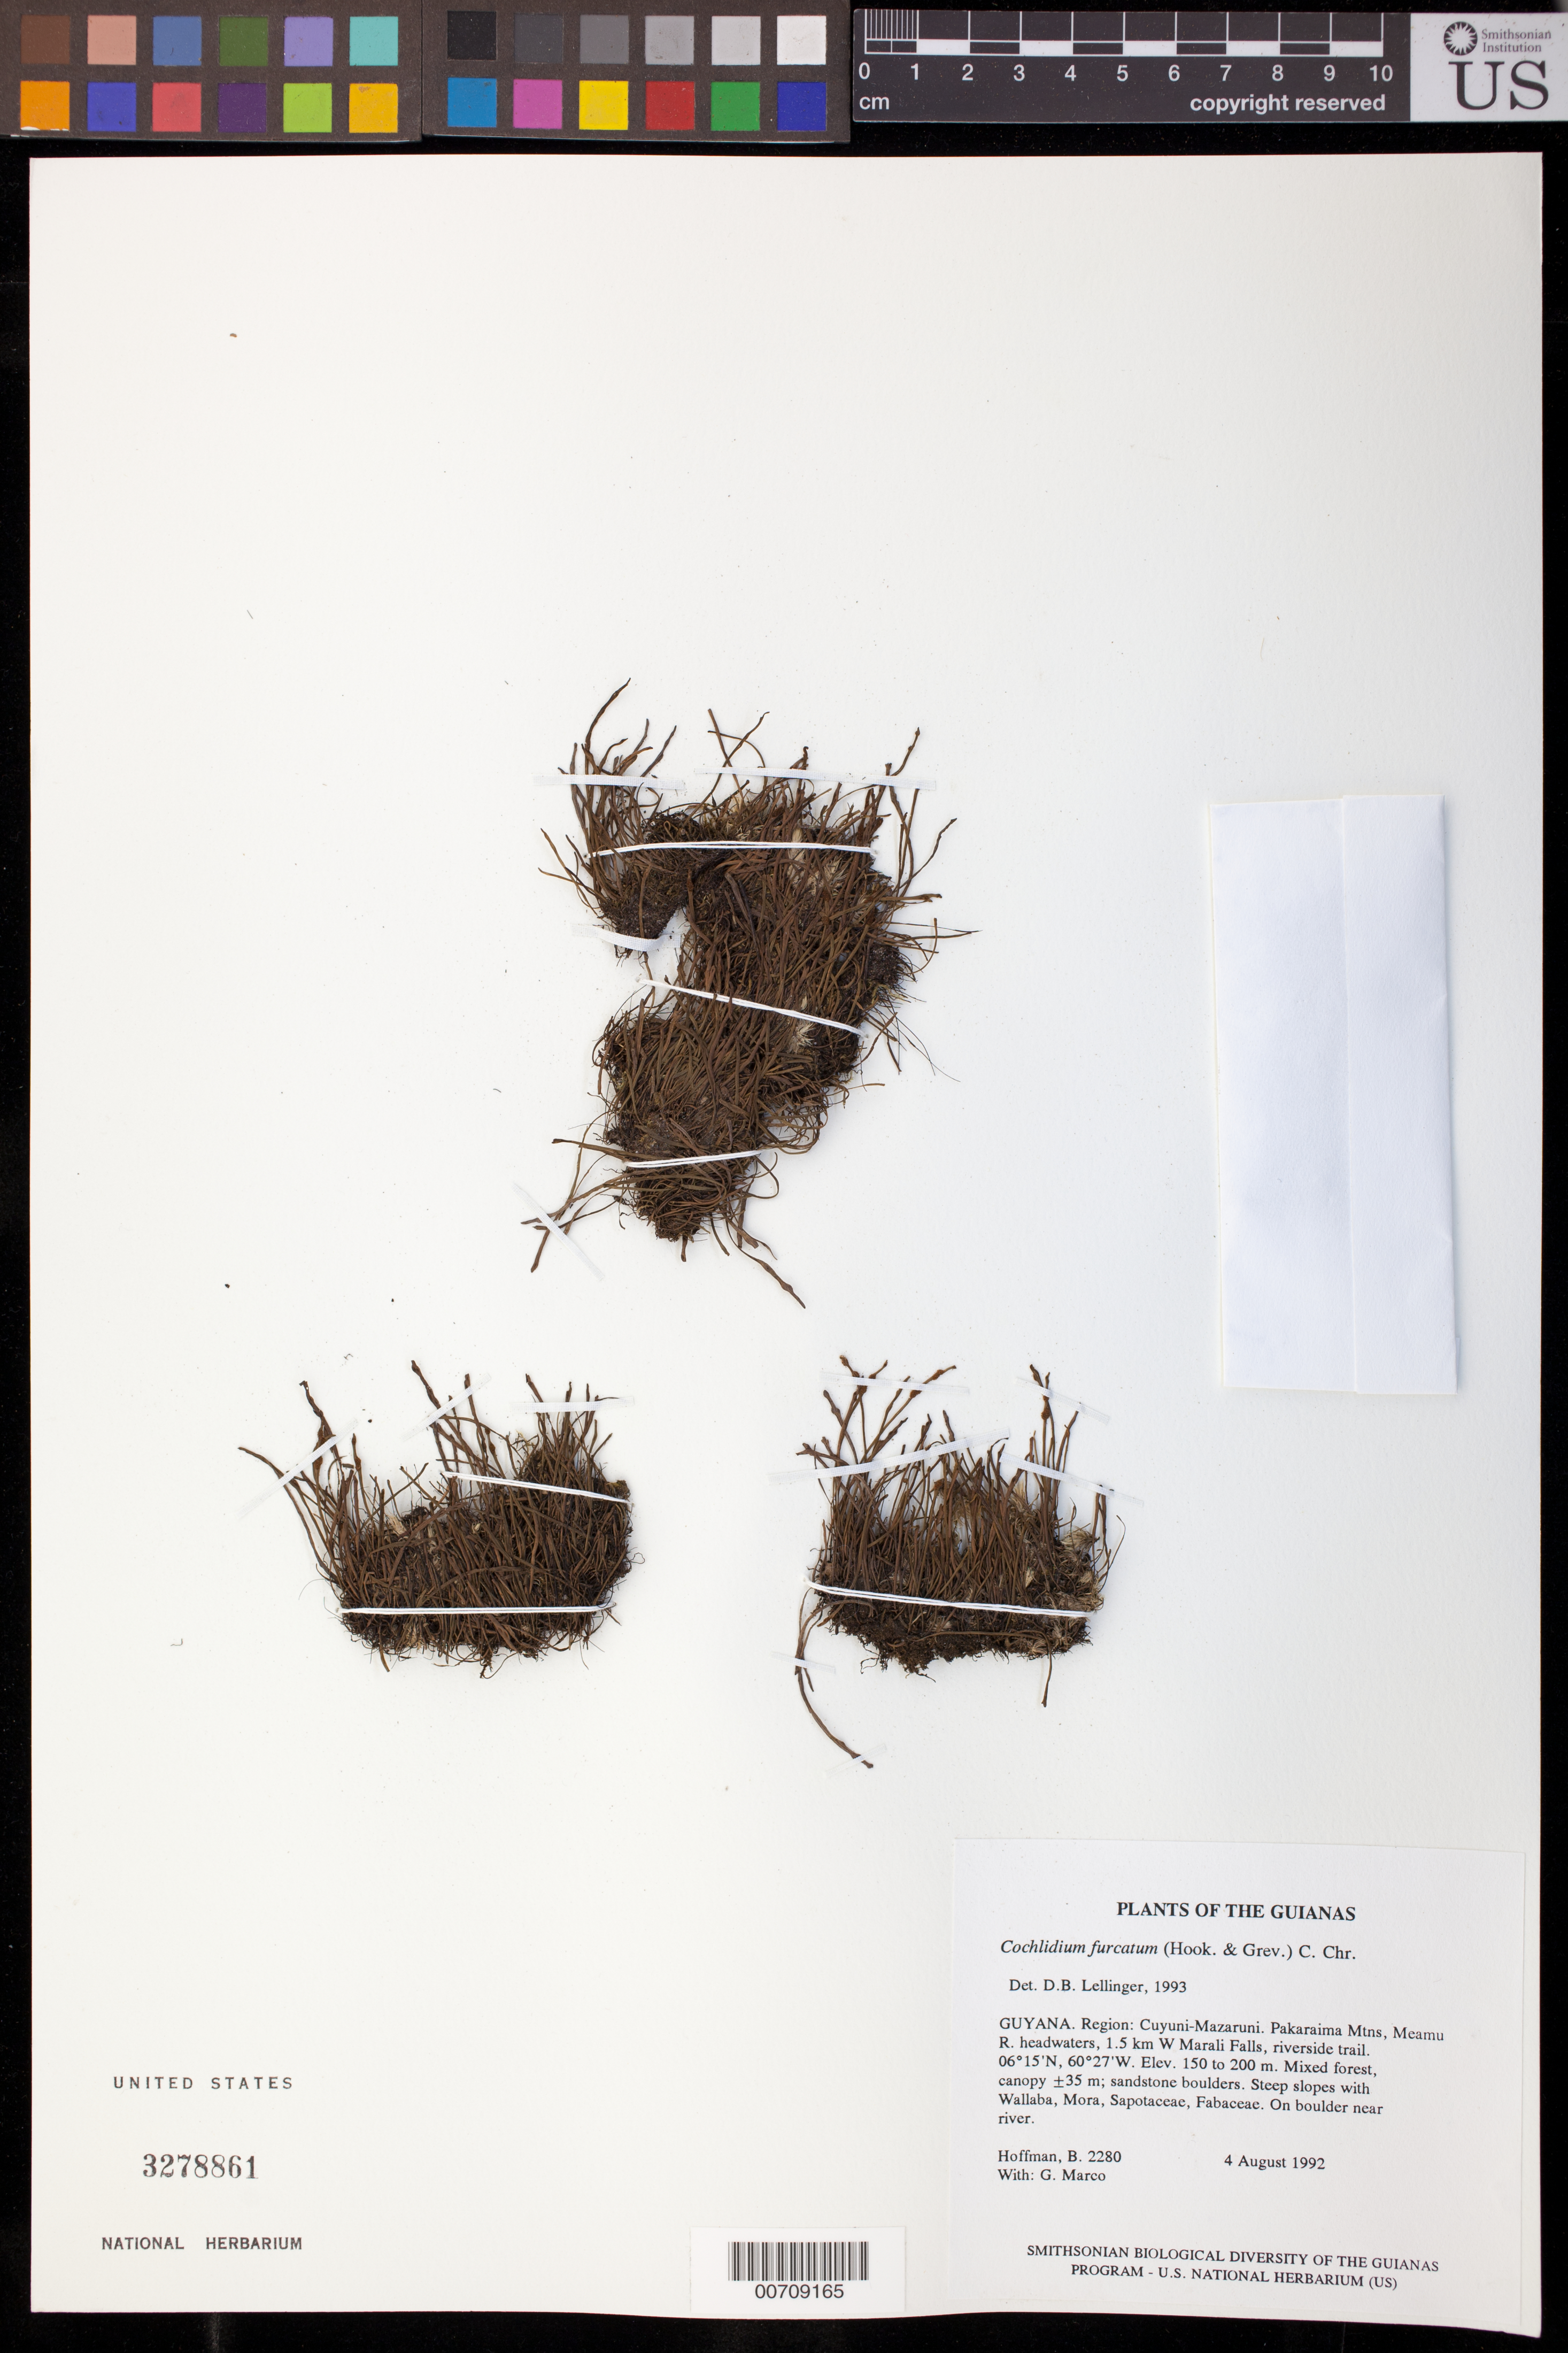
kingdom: Plantae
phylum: Tracheophyta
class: Polypodiopsida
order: Polypodiales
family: Polypodiaceae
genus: Cochlidium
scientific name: Cochlidium furcatum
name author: (Hook. & Grev.) C. Chr.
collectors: B. Hoffman & G. Marco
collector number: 2280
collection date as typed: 4 August 1992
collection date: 1992-08-04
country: Guyana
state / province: Cuyuni-Mazaruni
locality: Pakaraima Mountains, Meamu River headwaters, 1.5 km W of Marali Falls, riverside trail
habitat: Mixed forest, canopy ±35 m; sandstone boulders. Steep slopes with Wallaba, Mora, Sapotaceae, Fabaceae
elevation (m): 150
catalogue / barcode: US 3278861